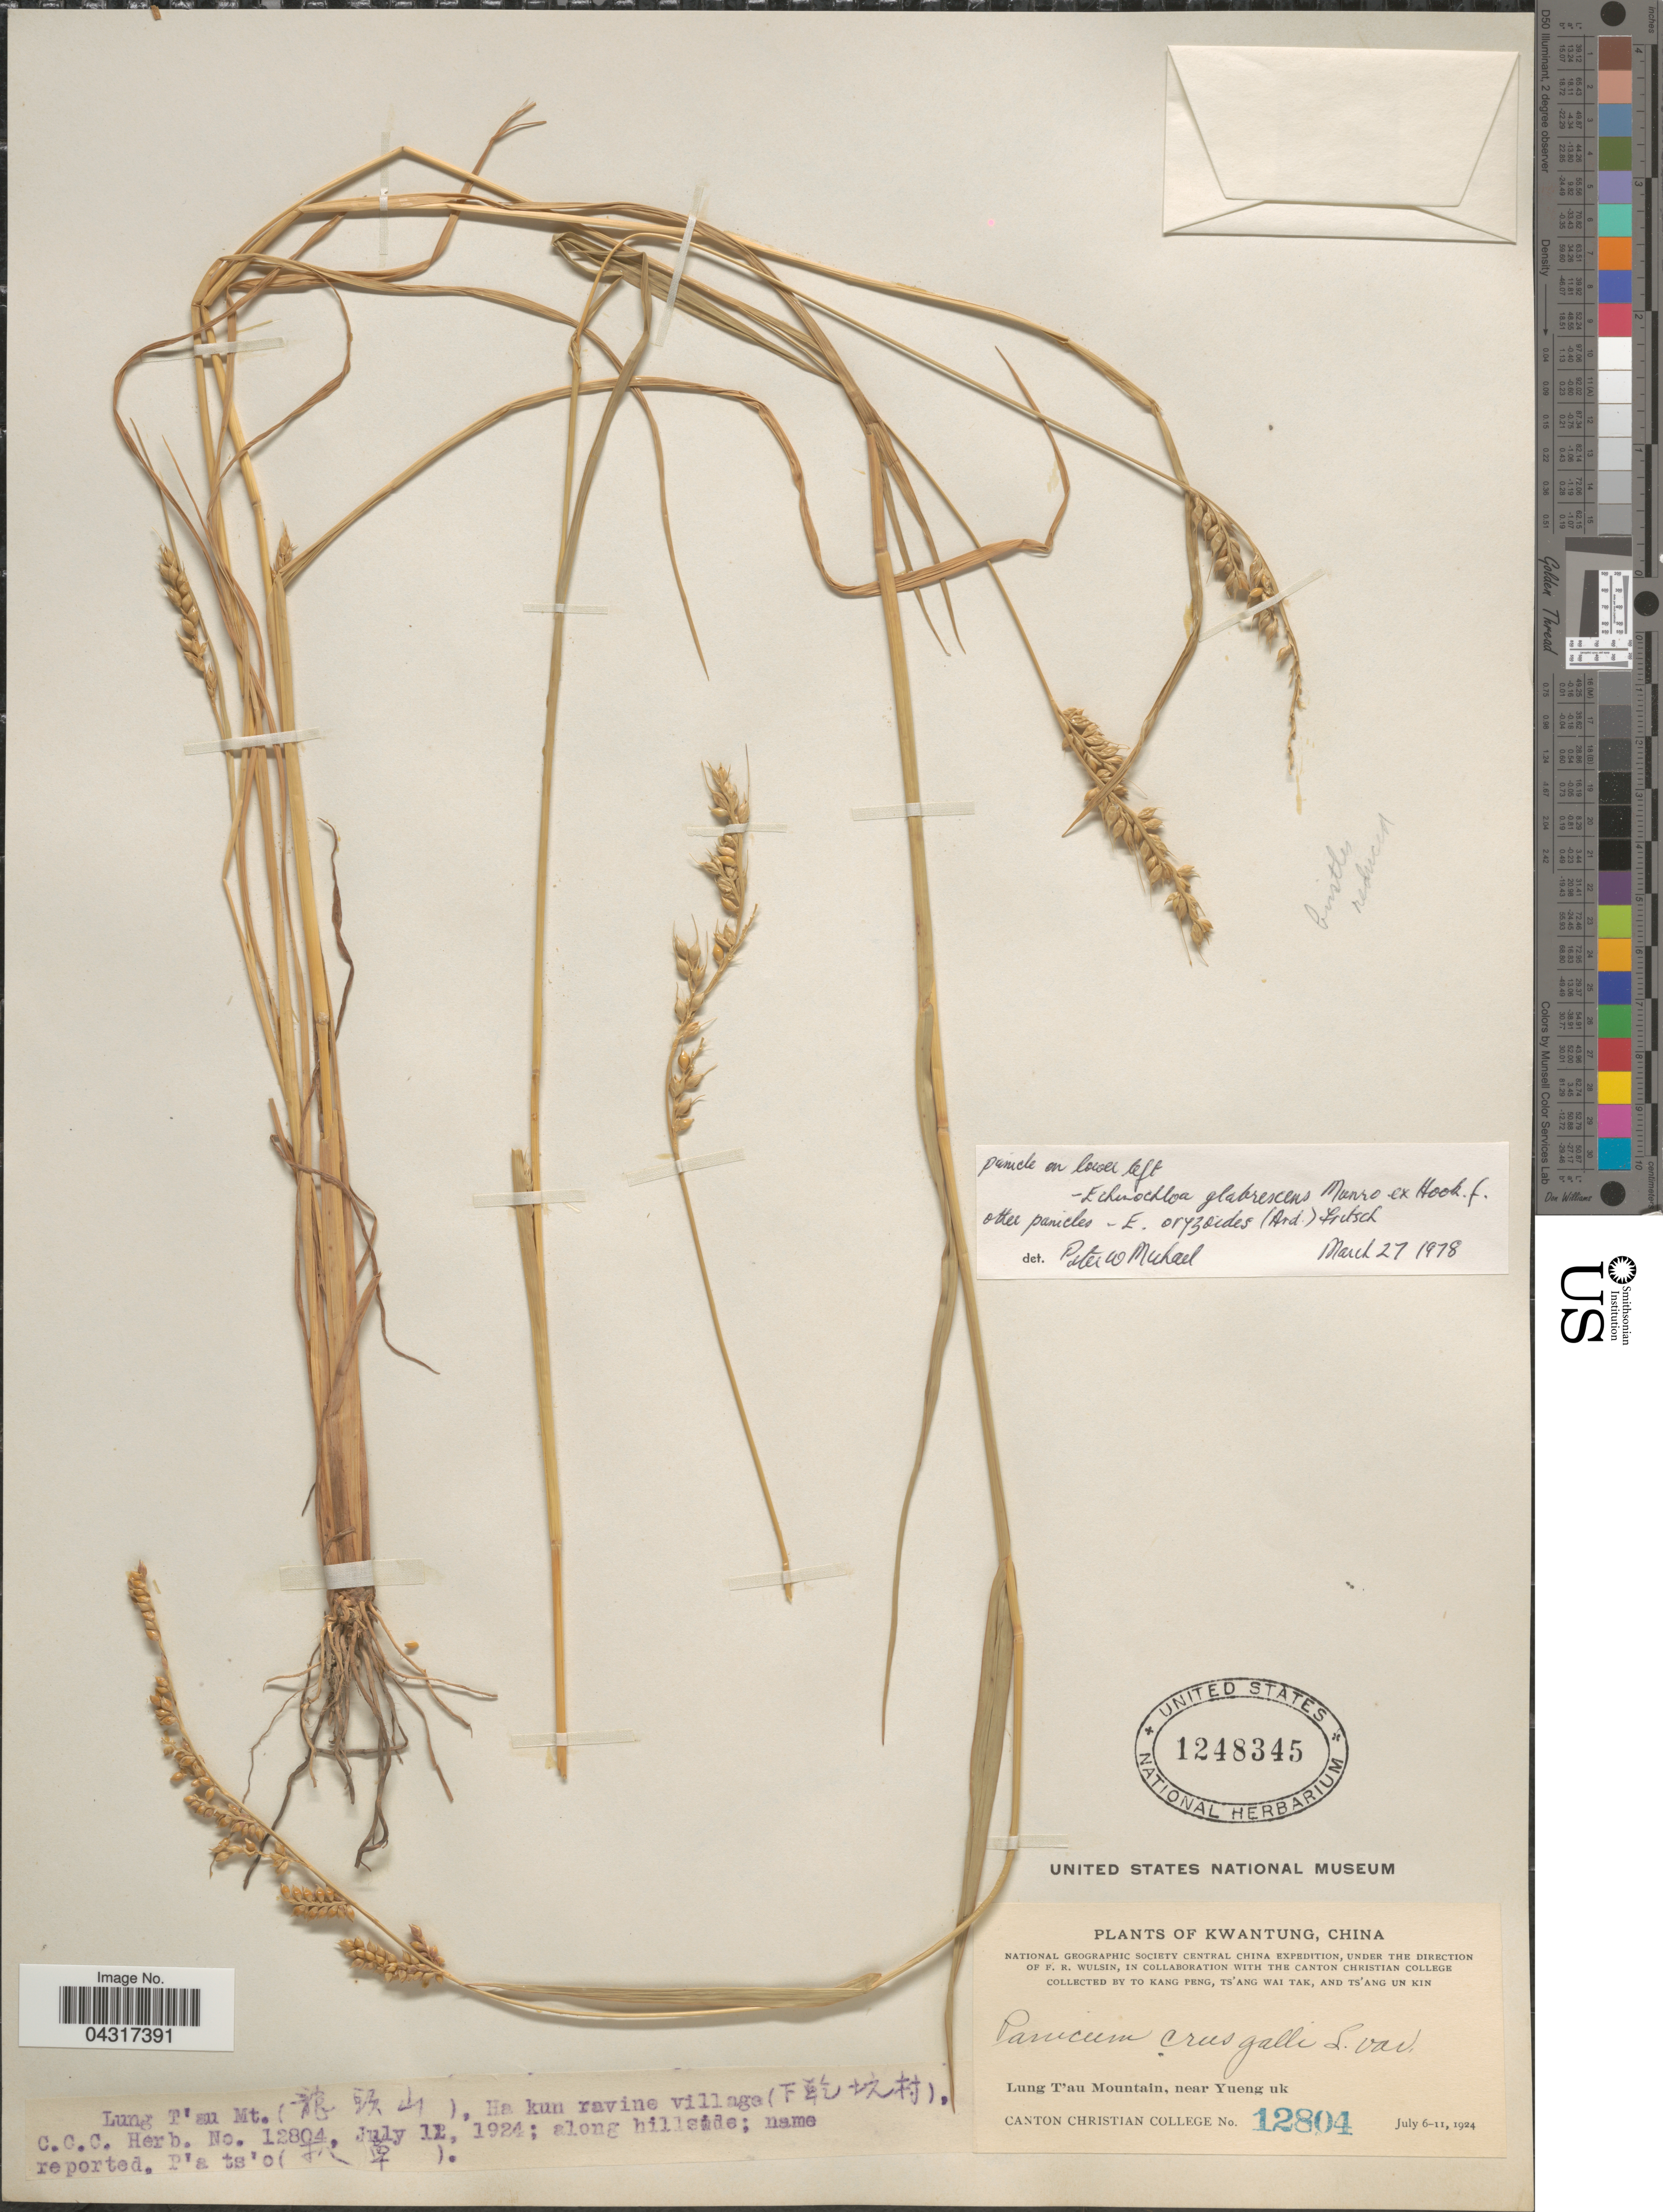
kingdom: Plantae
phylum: Tracheophyta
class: Liliopsida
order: Poales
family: Poaceae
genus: Echinochloa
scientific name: Echinochloa glabrescens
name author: Munro ex Hook. f.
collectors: T. K. Peng, W. T. Tsang & Ts' Ang Un Kin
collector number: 12804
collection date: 1924-07-06/1924-07-11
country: China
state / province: Guangdong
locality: Kwantung. National Geographic Society Central China Expedition. Lung T'au Mountain, near Yueng uk. Ha kun ravine village (X), C. C. C. Herb. No. 12804.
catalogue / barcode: US 1248345